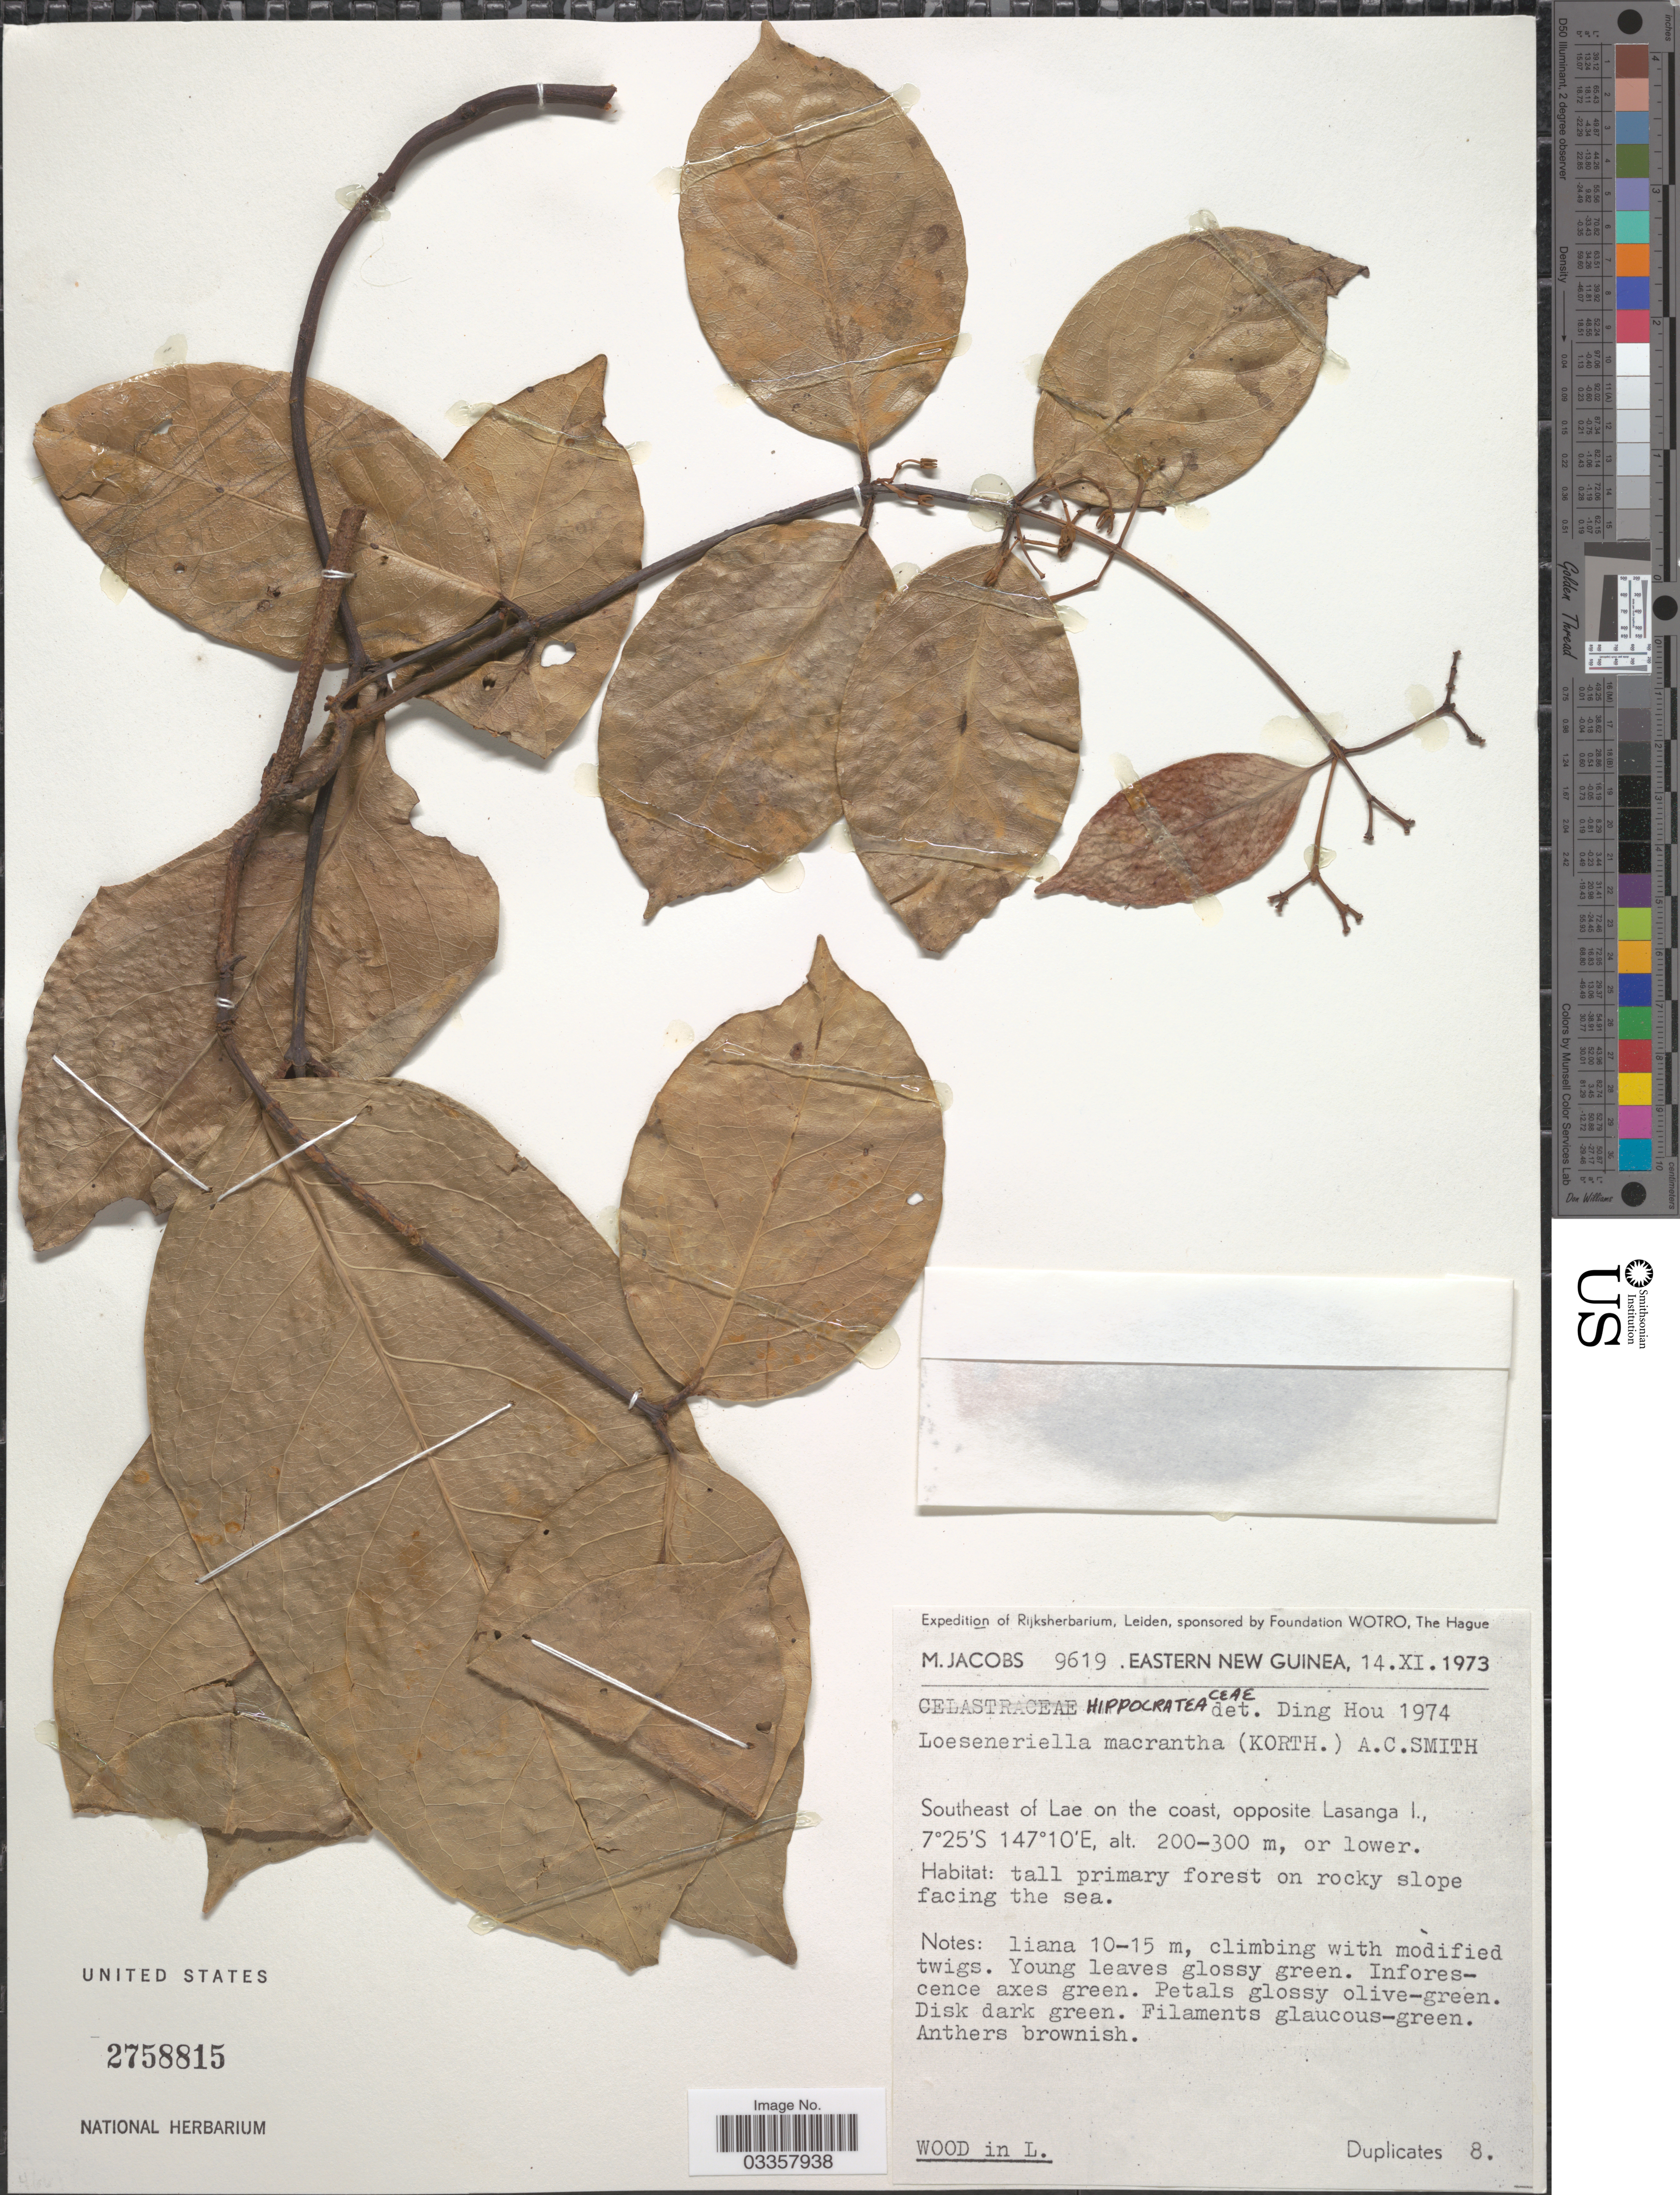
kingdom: Plantae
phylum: Tracheophyta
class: Magnoliopsida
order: Celastrales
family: Celastraceae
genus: Loeseneriella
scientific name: Loeseneriella macrantha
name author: (Korth.) A.C. Sm.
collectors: M. Jacobs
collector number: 9619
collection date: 1973-11-14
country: Papua New Guinea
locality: Eastern New Guinea. Southeast of Lae on the coast, opposite Lasanga I.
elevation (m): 200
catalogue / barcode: US 2758815